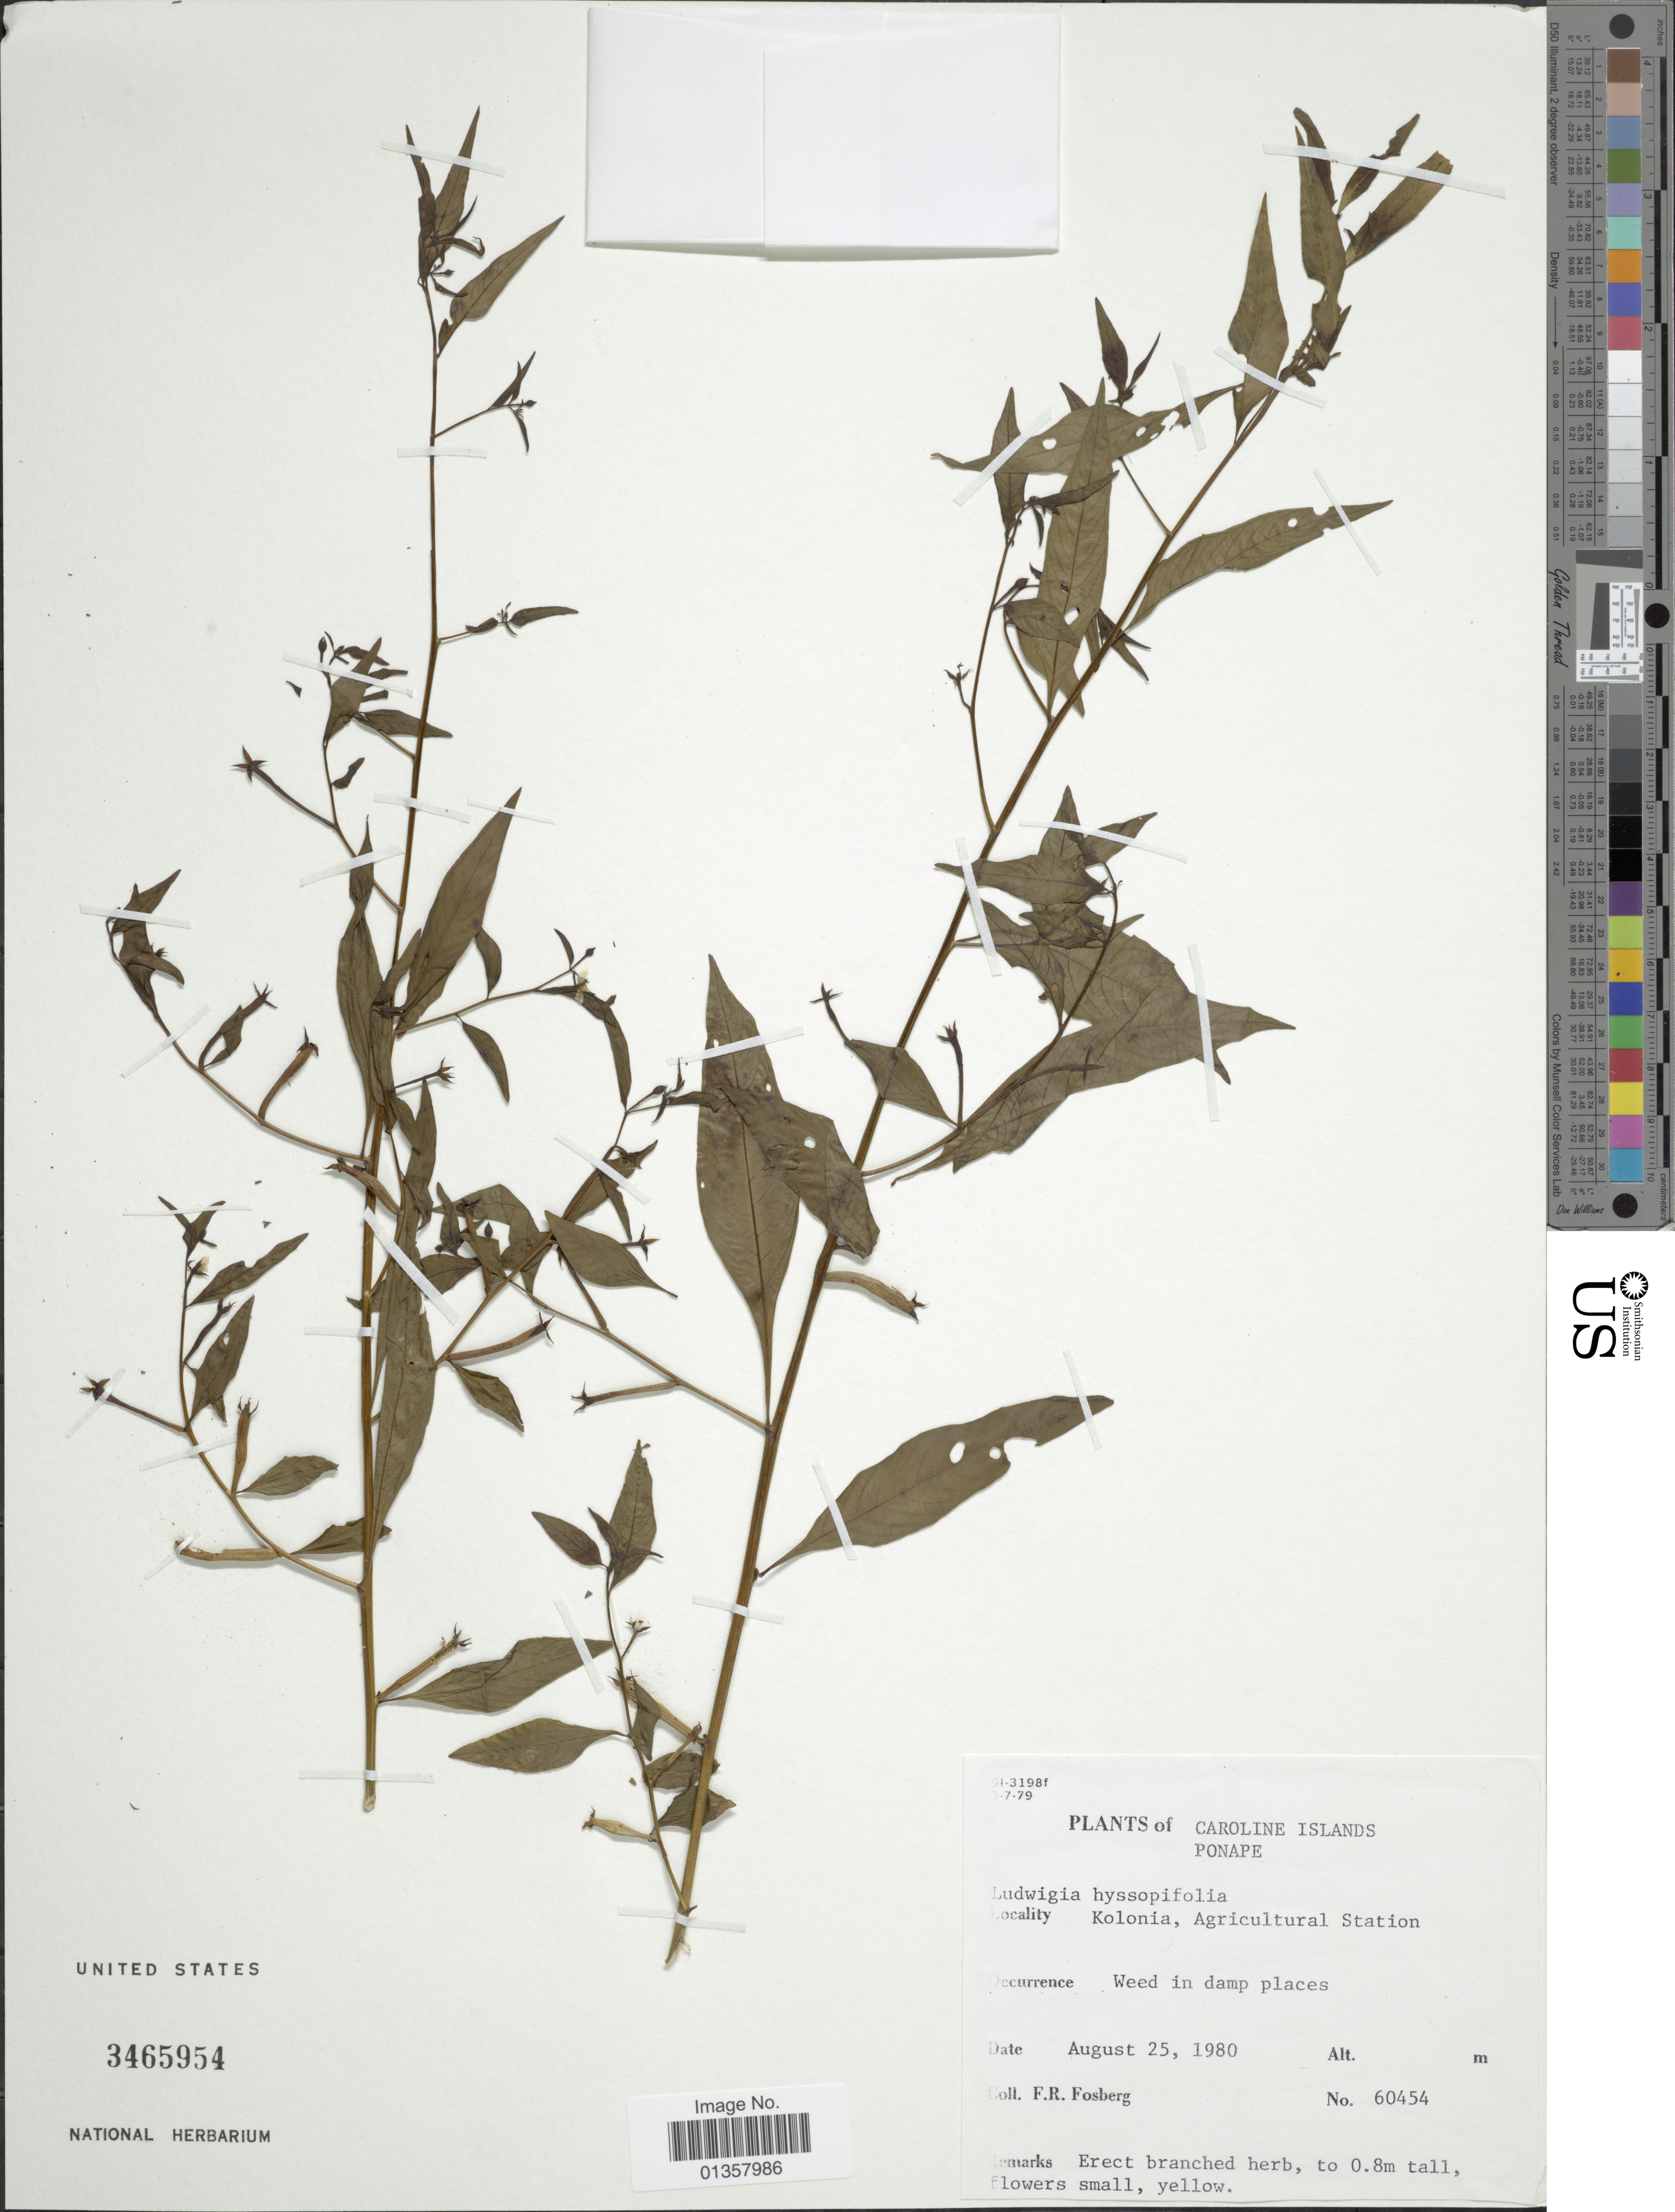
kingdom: Plantae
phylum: Tracheophyta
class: Magnoliopsida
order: Myrtales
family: Onagraceae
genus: Ludwigia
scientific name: Ludwigia hyssopifolia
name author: (G. Don) Exell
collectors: F. R. Fosberg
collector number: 60454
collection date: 1980-08-25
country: Micronesia, Federated States of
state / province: Pohnpei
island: Pohnpei [Ponape]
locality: Caroline Islands, Ponape, Kolonia, Agricultural Station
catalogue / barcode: US 3465954